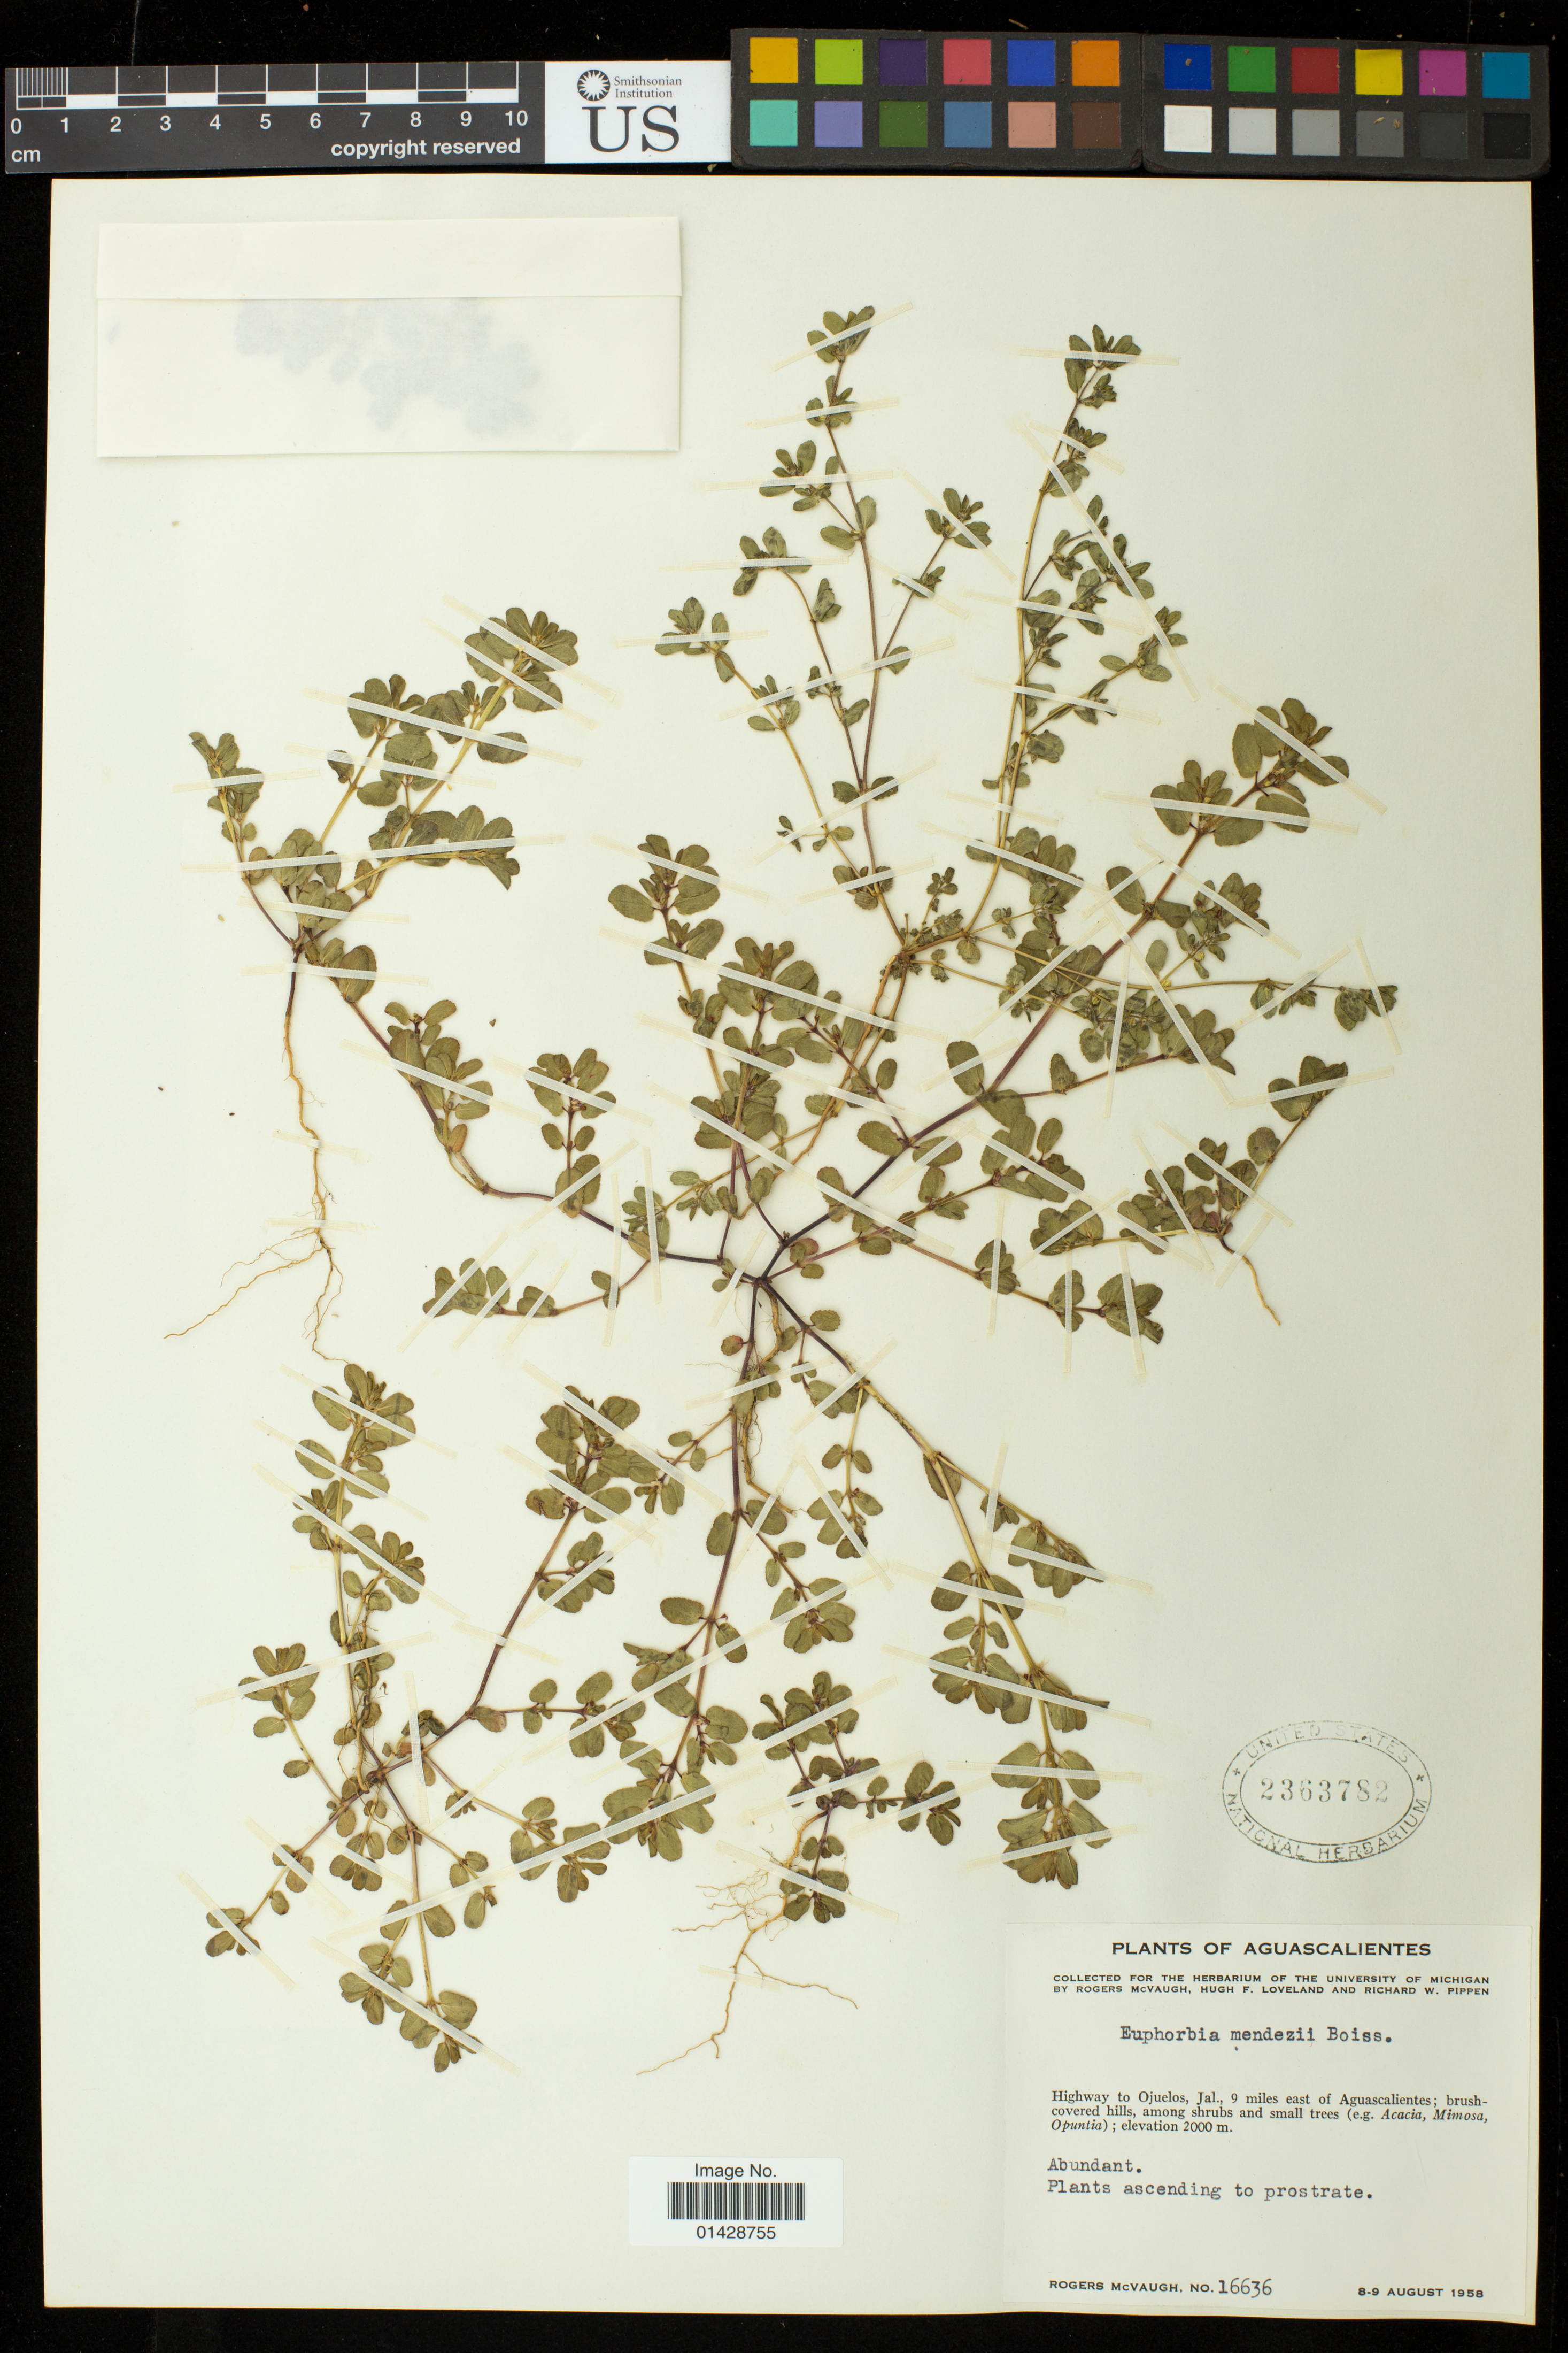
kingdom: Plantae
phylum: Tracheophyta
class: Magnoliopsida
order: Malpighiales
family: Euphorbiaceae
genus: Euphorbia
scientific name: Euphorbia mendezii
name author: Boiss.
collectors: R. McVaugh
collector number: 16636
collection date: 1958-08-08/1958-08-09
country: Mexico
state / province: Aguascalientes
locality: Highway to Ojuelos, Jal., 9 miles east of Aguascalientes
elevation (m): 2000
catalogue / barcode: US 2363782